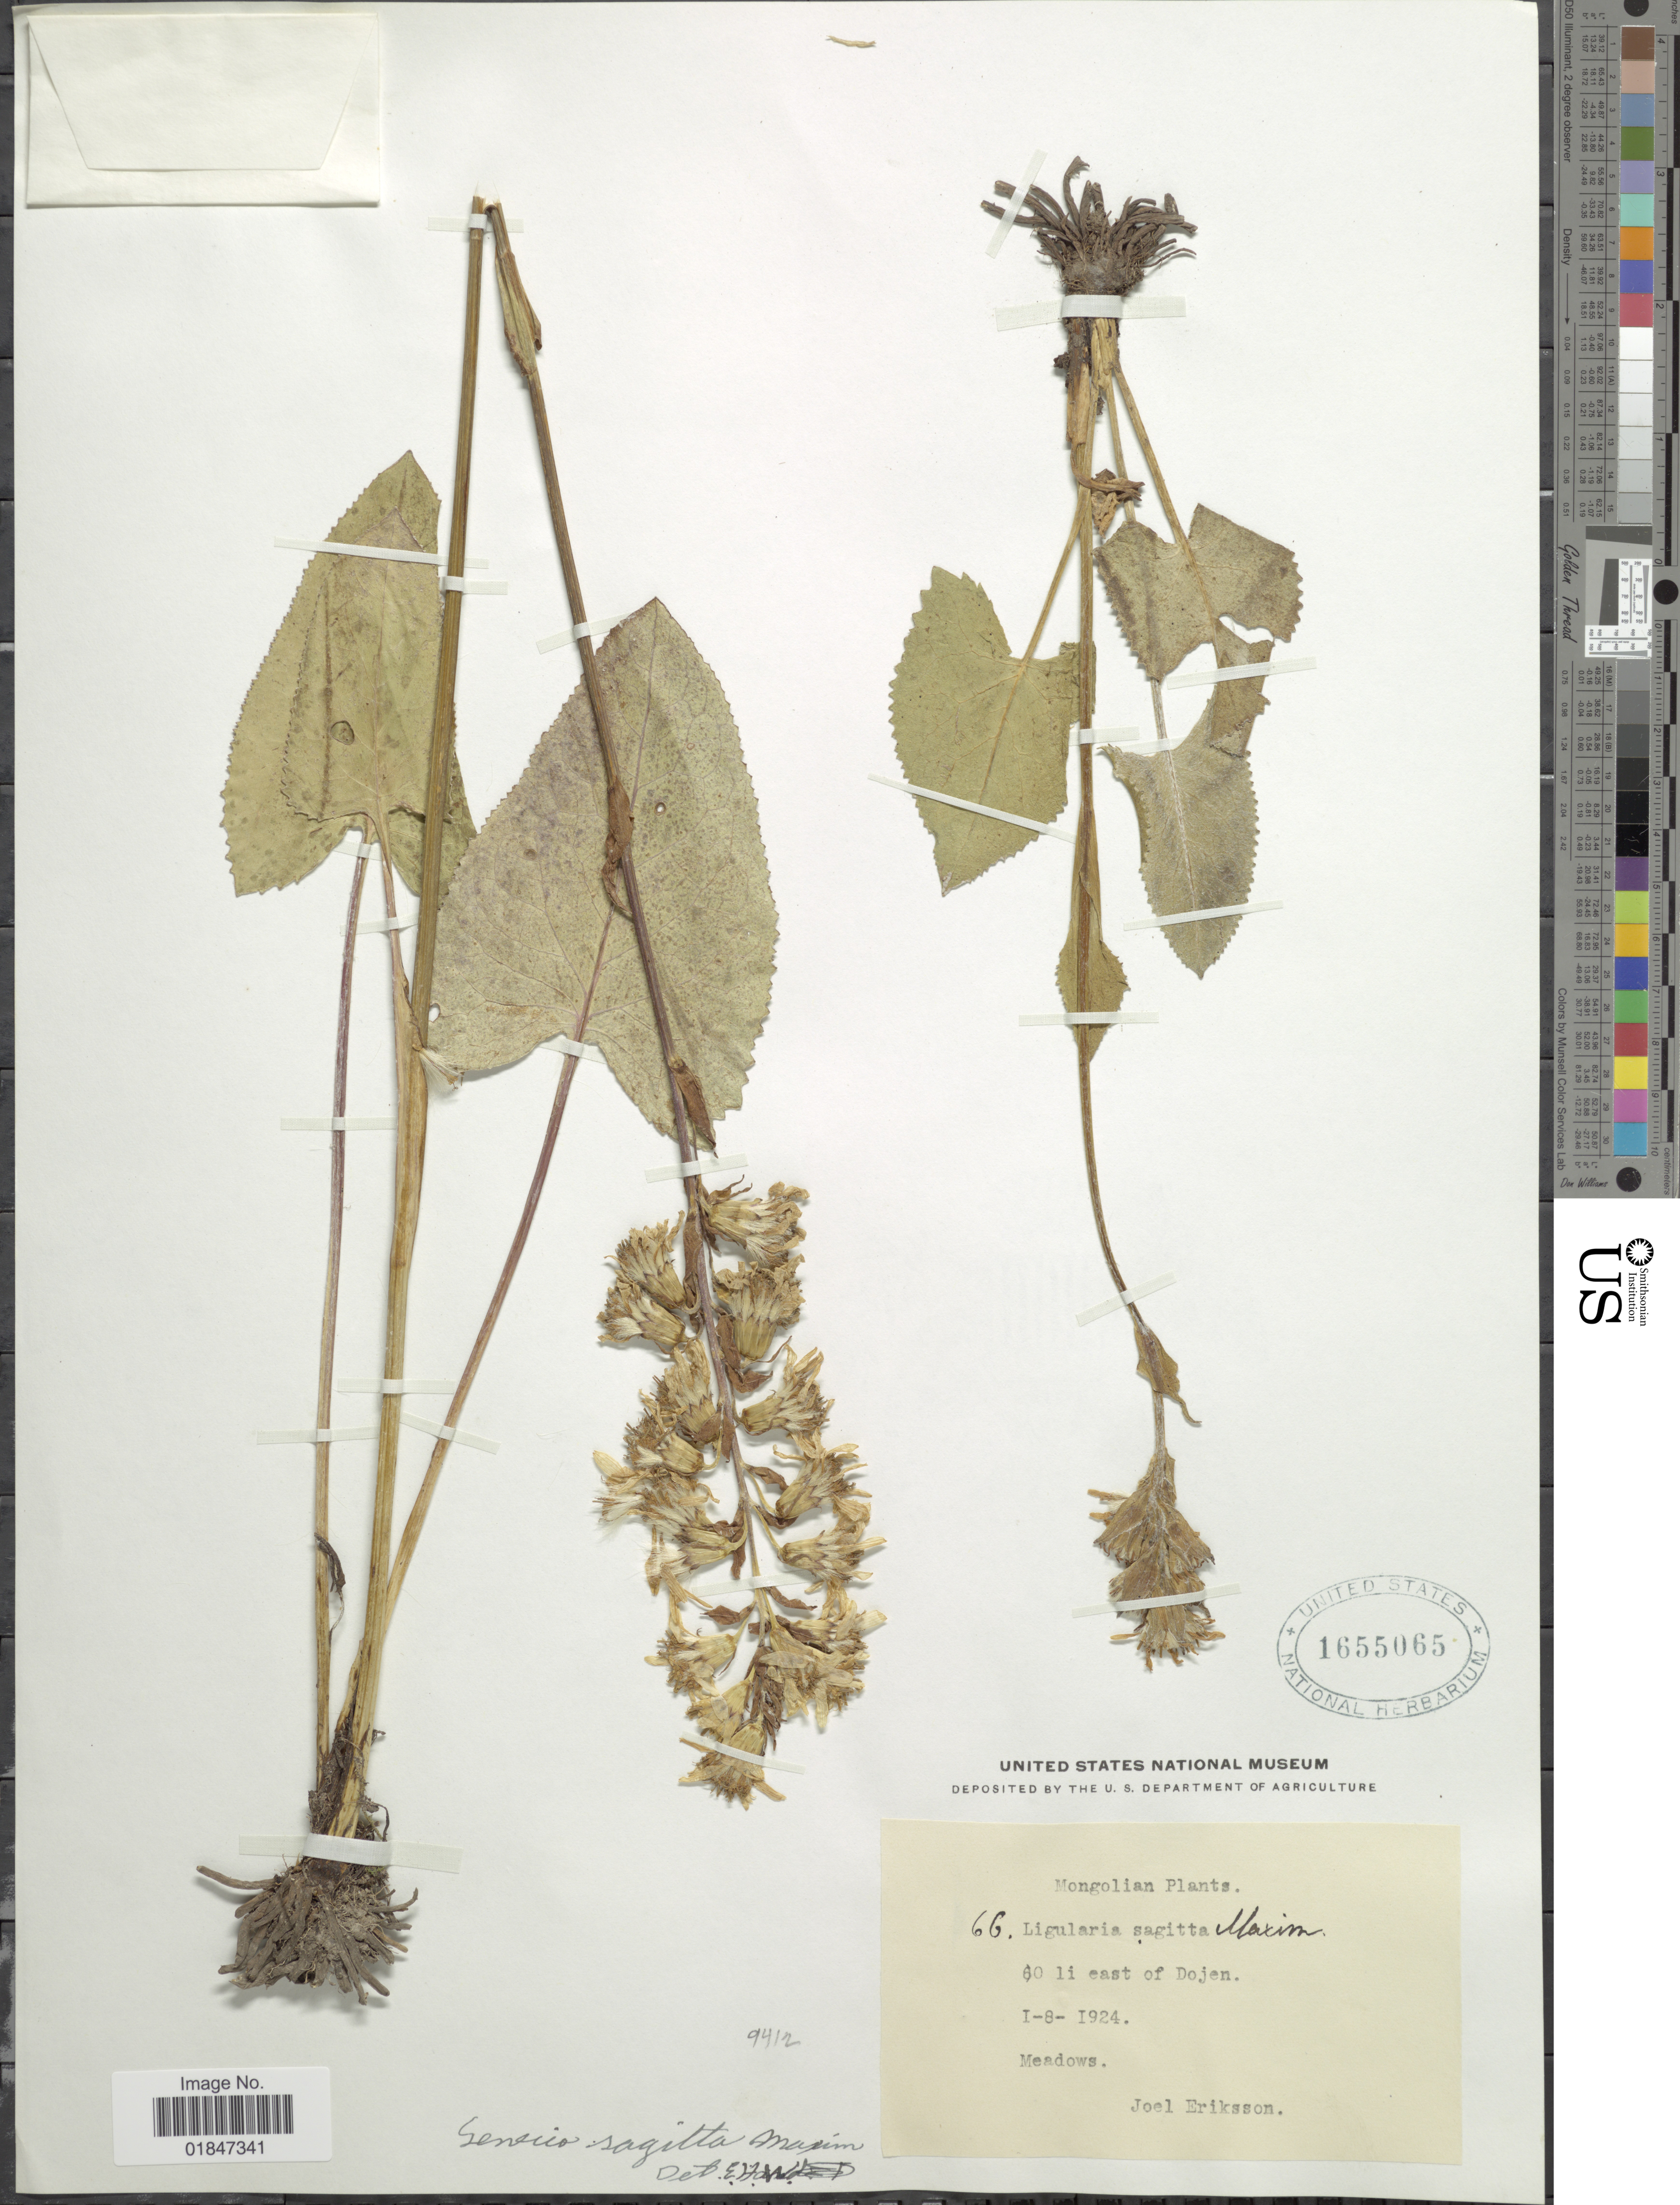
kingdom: Plantae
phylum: Tracheophyta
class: Magnoliopsida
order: Asterales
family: Asteraceae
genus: Ligularia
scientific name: Ligularia sagitta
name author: (Maxim.) Mattf. ex Rehder & Kobuski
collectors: J. Eriksson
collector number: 66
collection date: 1924-08-01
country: Mongolia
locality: Mongolian, 60 li east of Dojen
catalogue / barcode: US 1655065